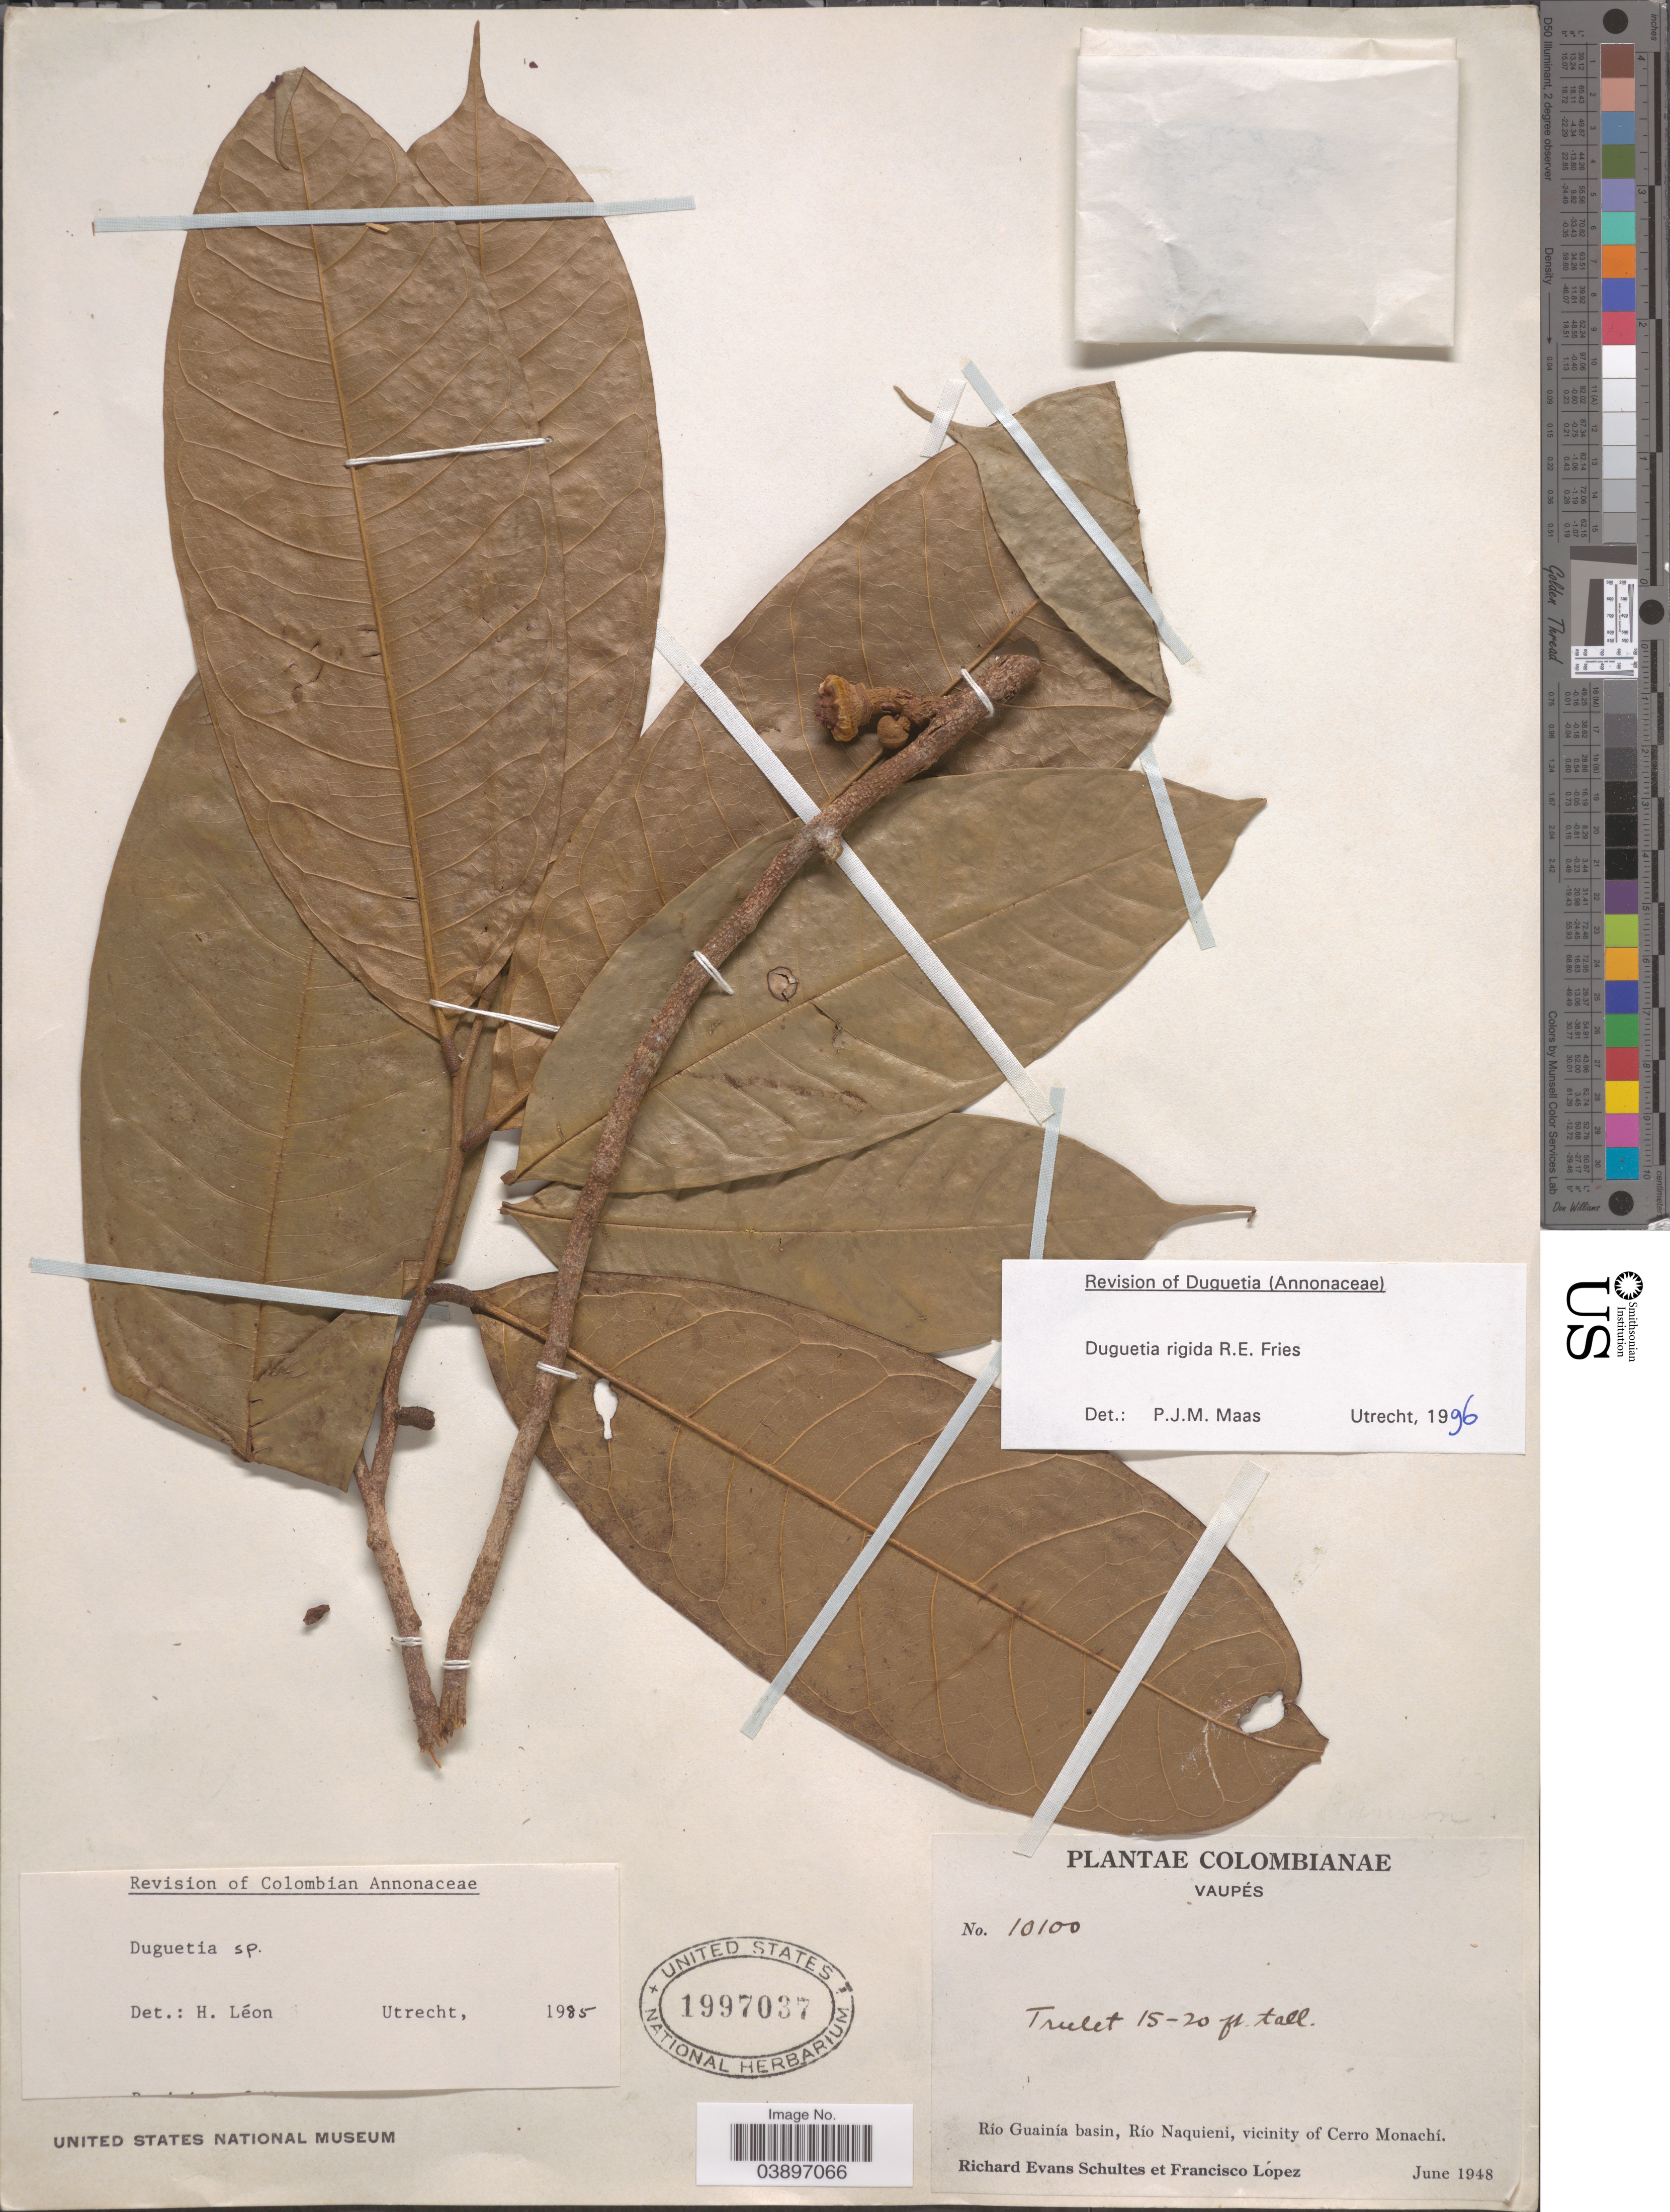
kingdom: Plantae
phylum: Tracheophyta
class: Magnoliopsida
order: Magnoliales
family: Annonaceae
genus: Duguetia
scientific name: Duguetia rigida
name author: R.E. Fr.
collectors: R. E. Schultes & F. Lopéz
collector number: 10100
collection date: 1948-06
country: Colombia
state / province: Vaupés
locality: Río Guainía basin, Río Naquieni, vicinity of Cerro Monachí.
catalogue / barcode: US 1997037